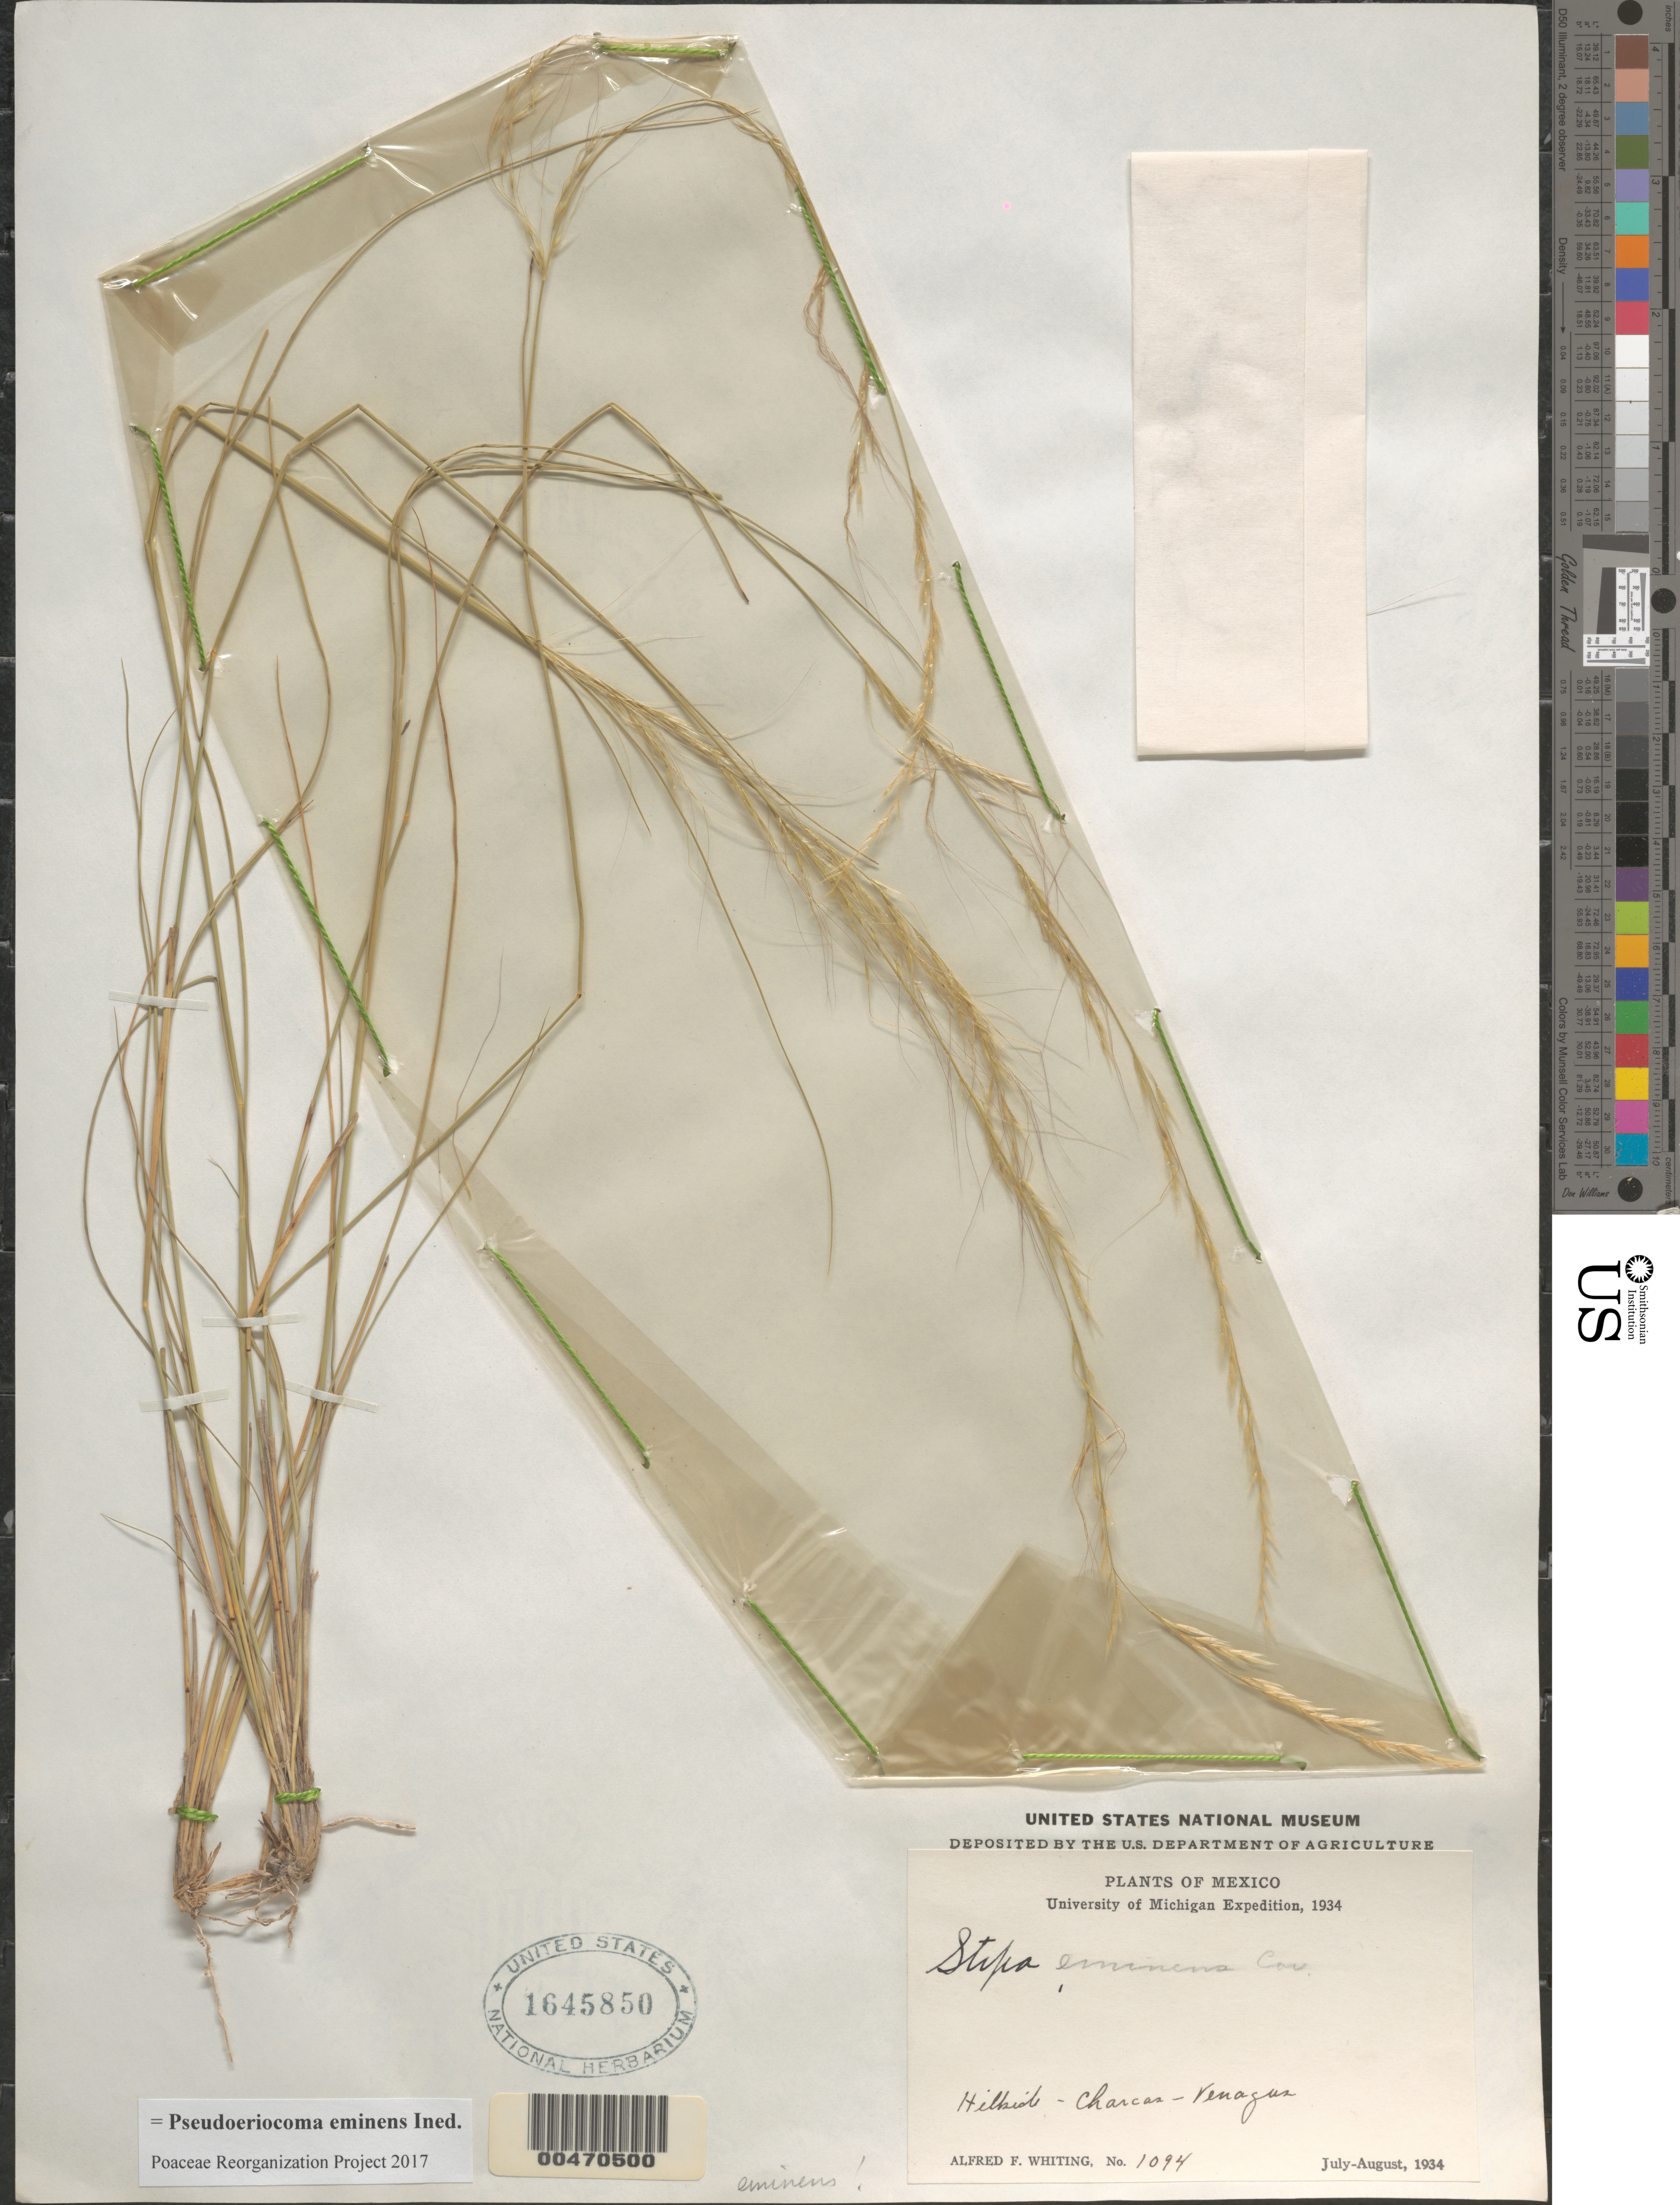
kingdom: Plantae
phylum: Tracheophyta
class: Liliopsida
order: Poales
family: Poaceae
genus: Pseudoeriocoma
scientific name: Pseudoeriocoma eminens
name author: (Cav.) Romasch.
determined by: Poaceae Reorganization Project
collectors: A. F. Whiting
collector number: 1094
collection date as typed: Jul 1934 to Aug 1934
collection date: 1934-07/1934-08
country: Mexico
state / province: San Luis Potosi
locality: Charcas, Venagus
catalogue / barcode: US 1645850